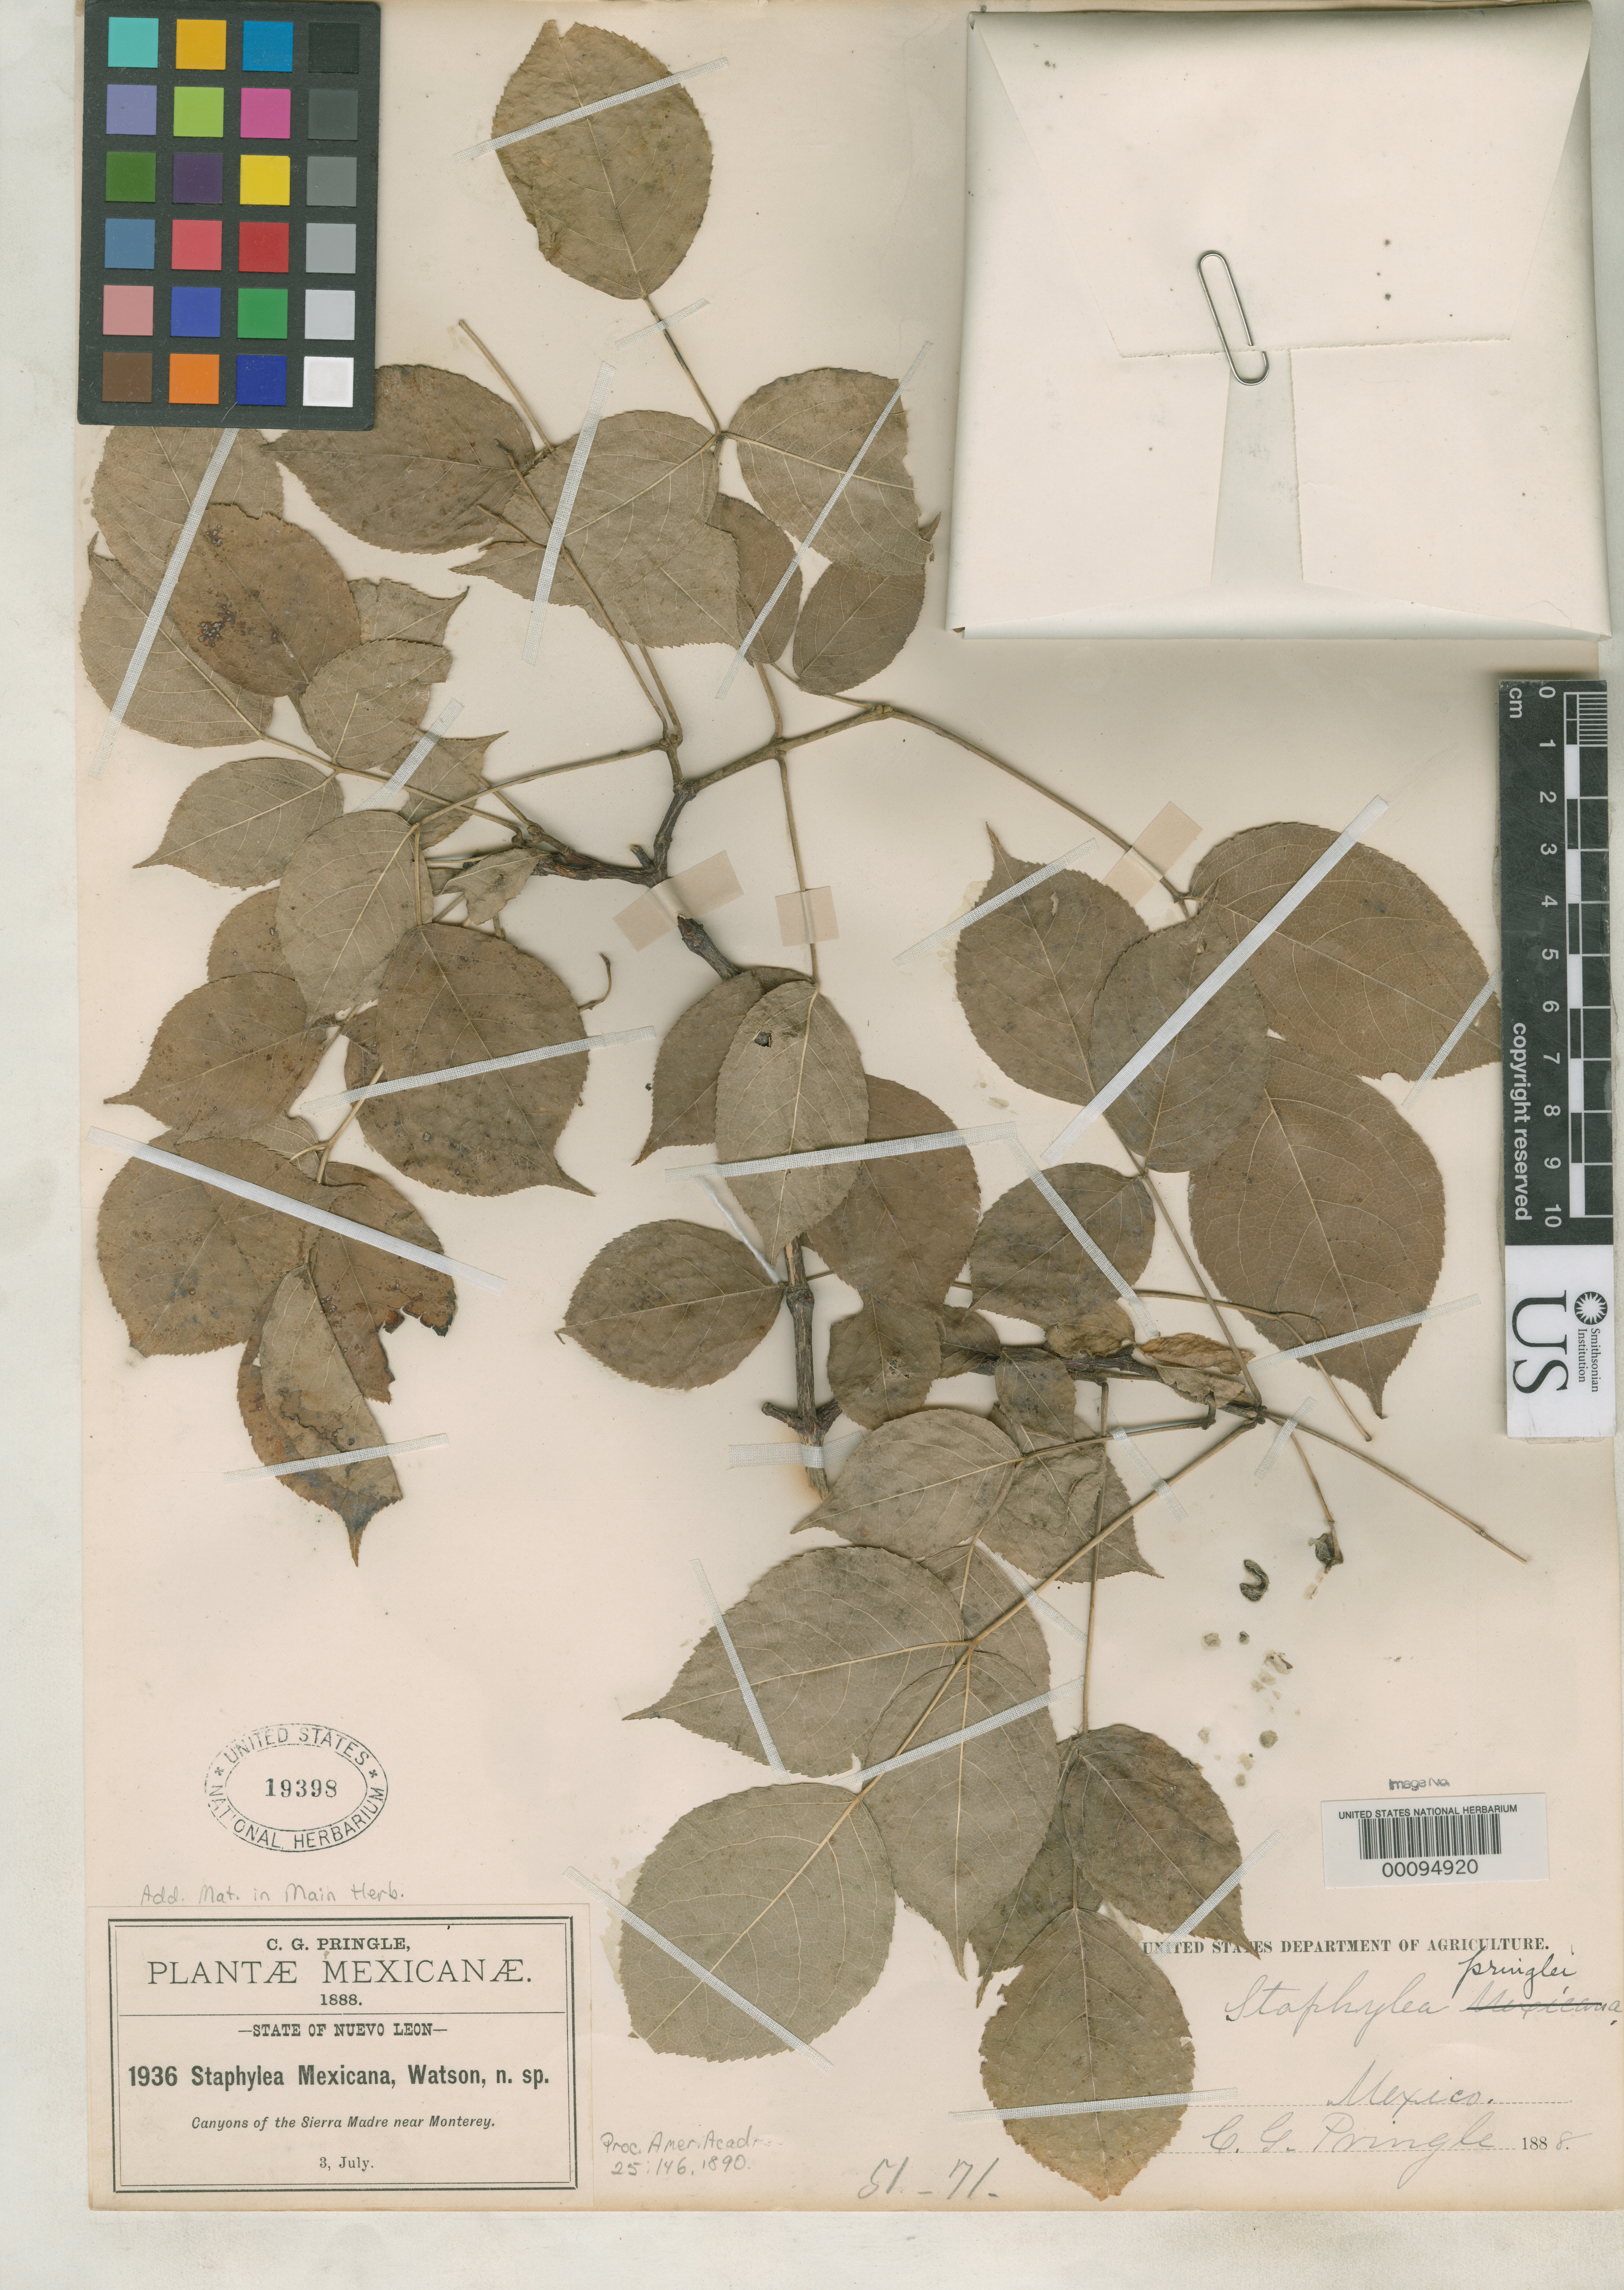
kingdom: Plantae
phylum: Tracheophyta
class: Magnoliopsida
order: Crossosomatales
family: Staphyleaceae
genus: Staphylea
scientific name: Staphylea pringlei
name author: S. Watson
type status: Type Collection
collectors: C. G. Pringle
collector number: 1936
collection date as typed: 03 Jul 1888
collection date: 1888-07-03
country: Mexico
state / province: Nuevo León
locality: Sierra Madre, near Monterrey.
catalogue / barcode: US 19398